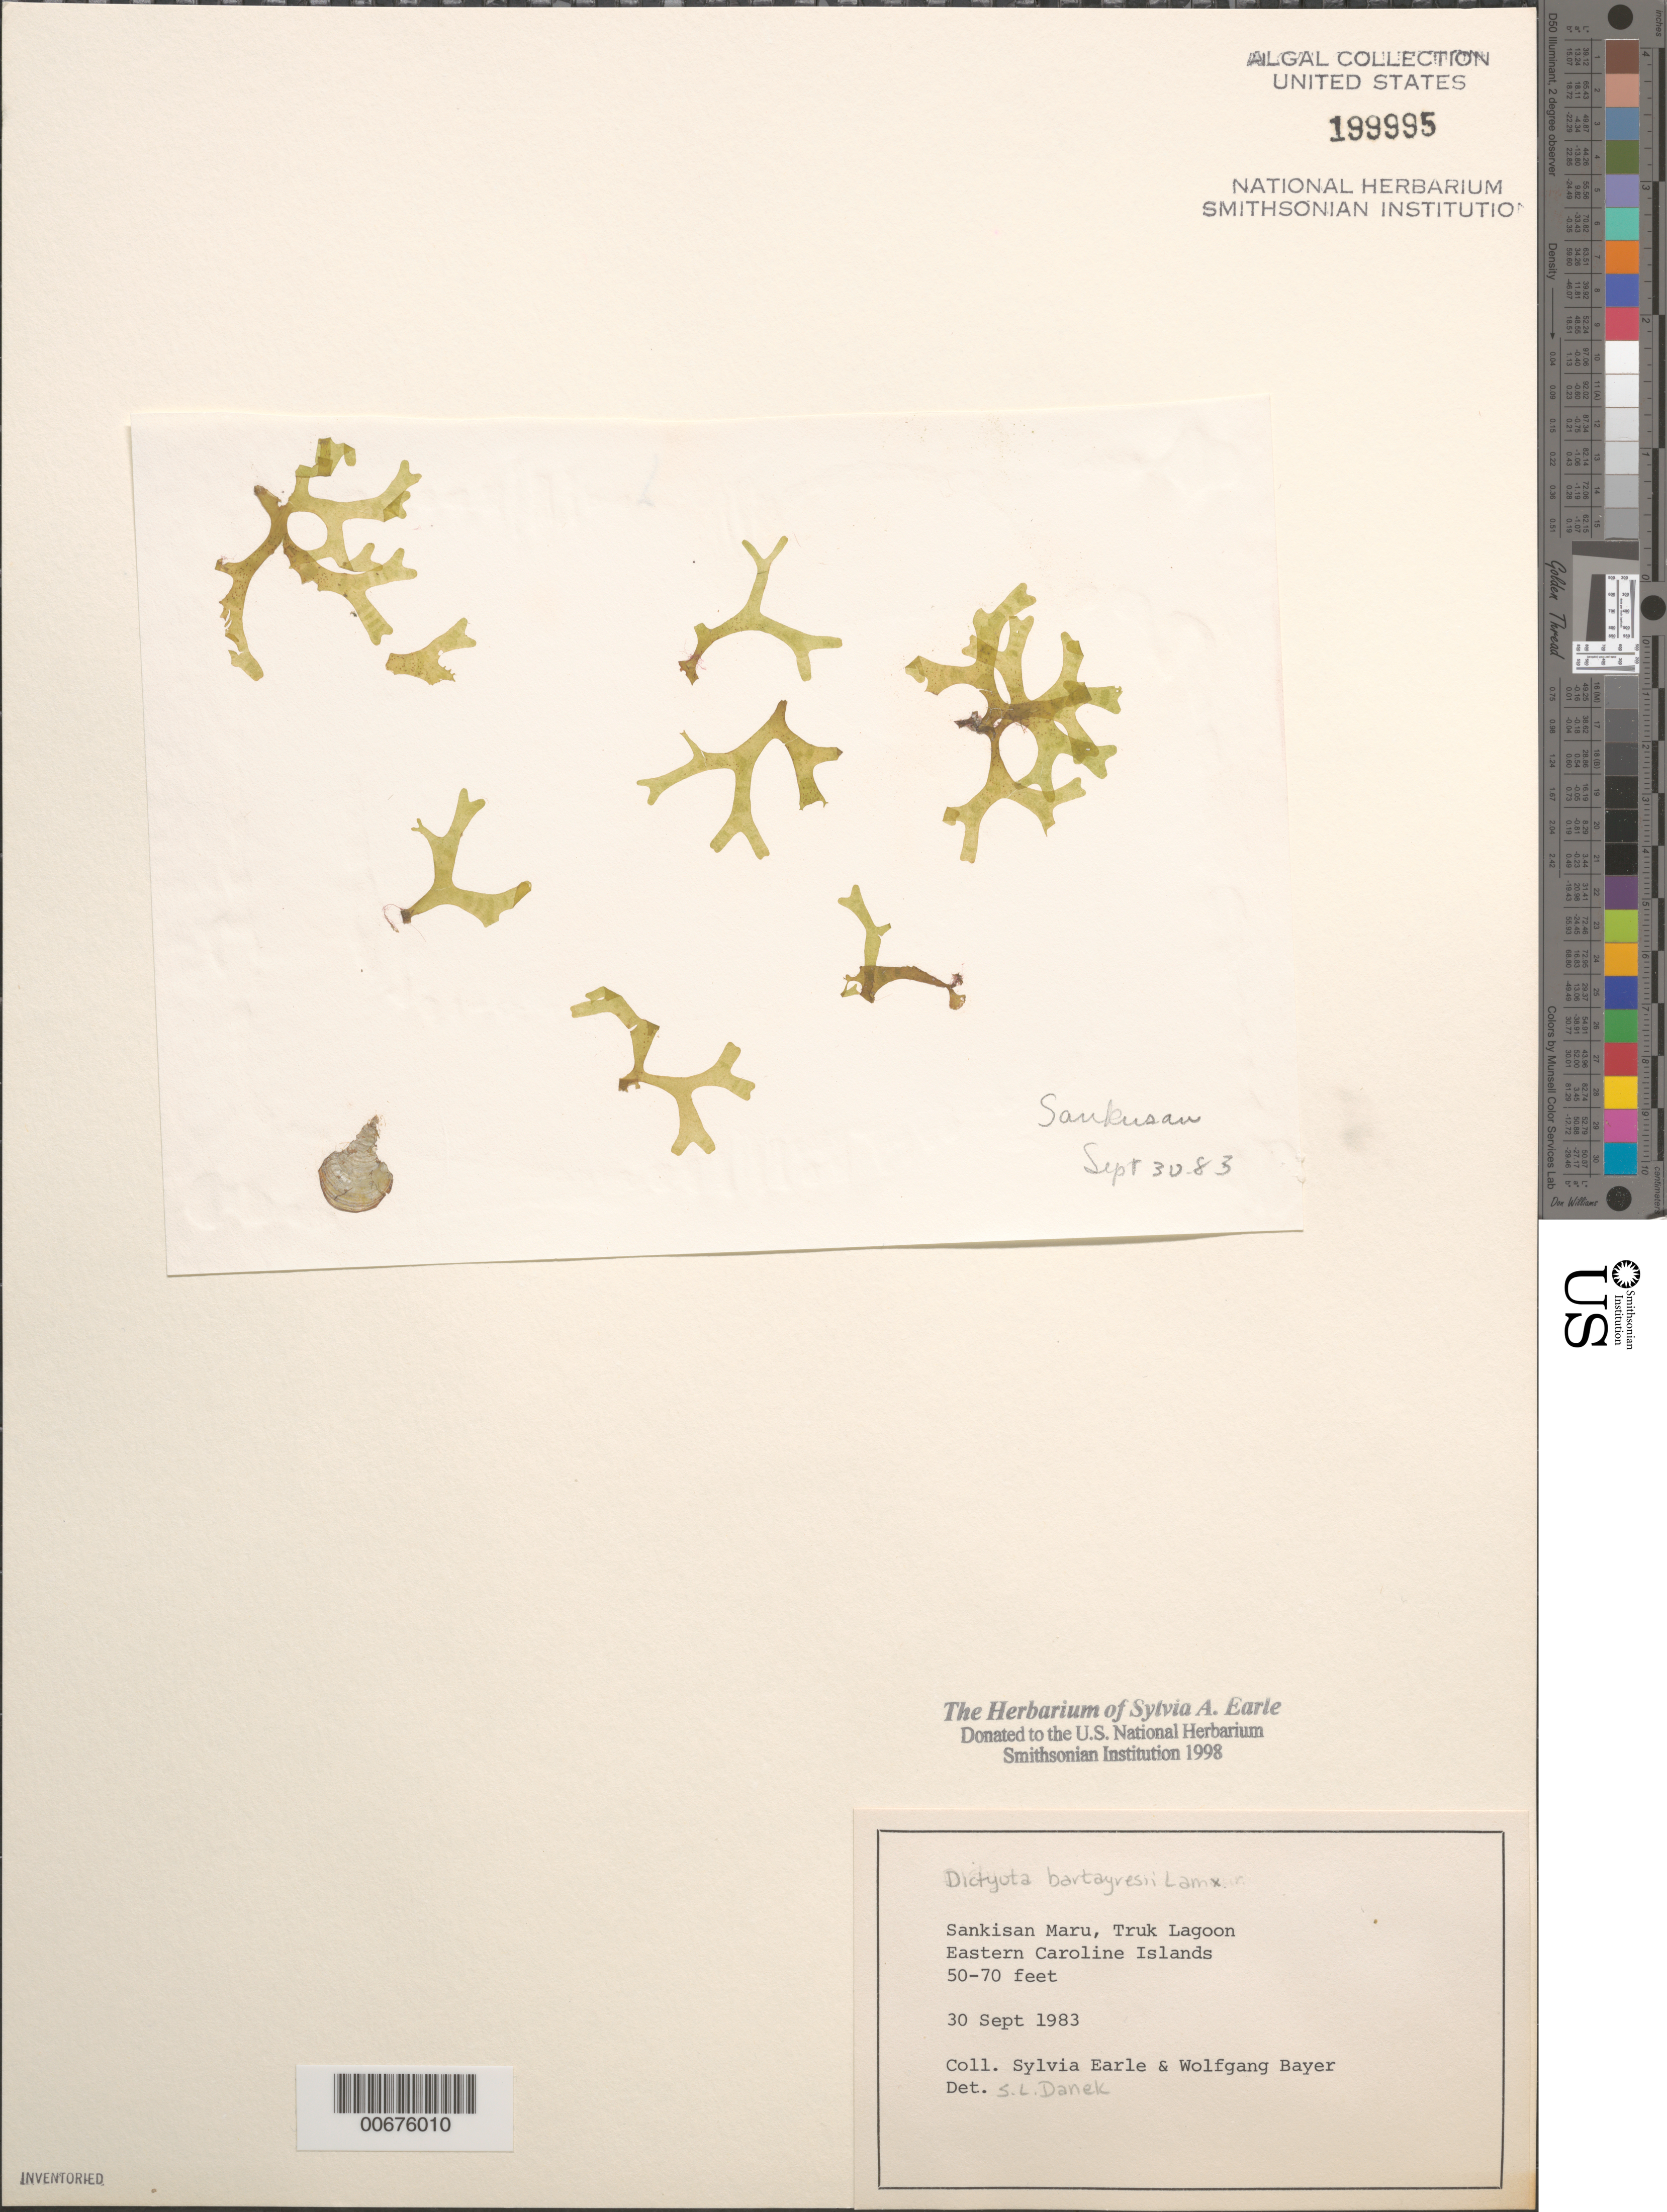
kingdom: Chromista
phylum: Ochrophyta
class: Phaeophyceae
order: Dictyotales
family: Dictyotaceae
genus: Dictyota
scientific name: Dictyota bartayresiana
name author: J.V.Lamouroux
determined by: Danek, S. L.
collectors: S. A. Earle & W. Bayer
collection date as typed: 30 Sep 1983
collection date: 1983-09-30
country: Micronesia, Federated States of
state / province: Truk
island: Truk (Chuuk) Is.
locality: Chuuk Lagoon [Truk Lagoon), Sankisan Maru shipwreck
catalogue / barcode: US 199995